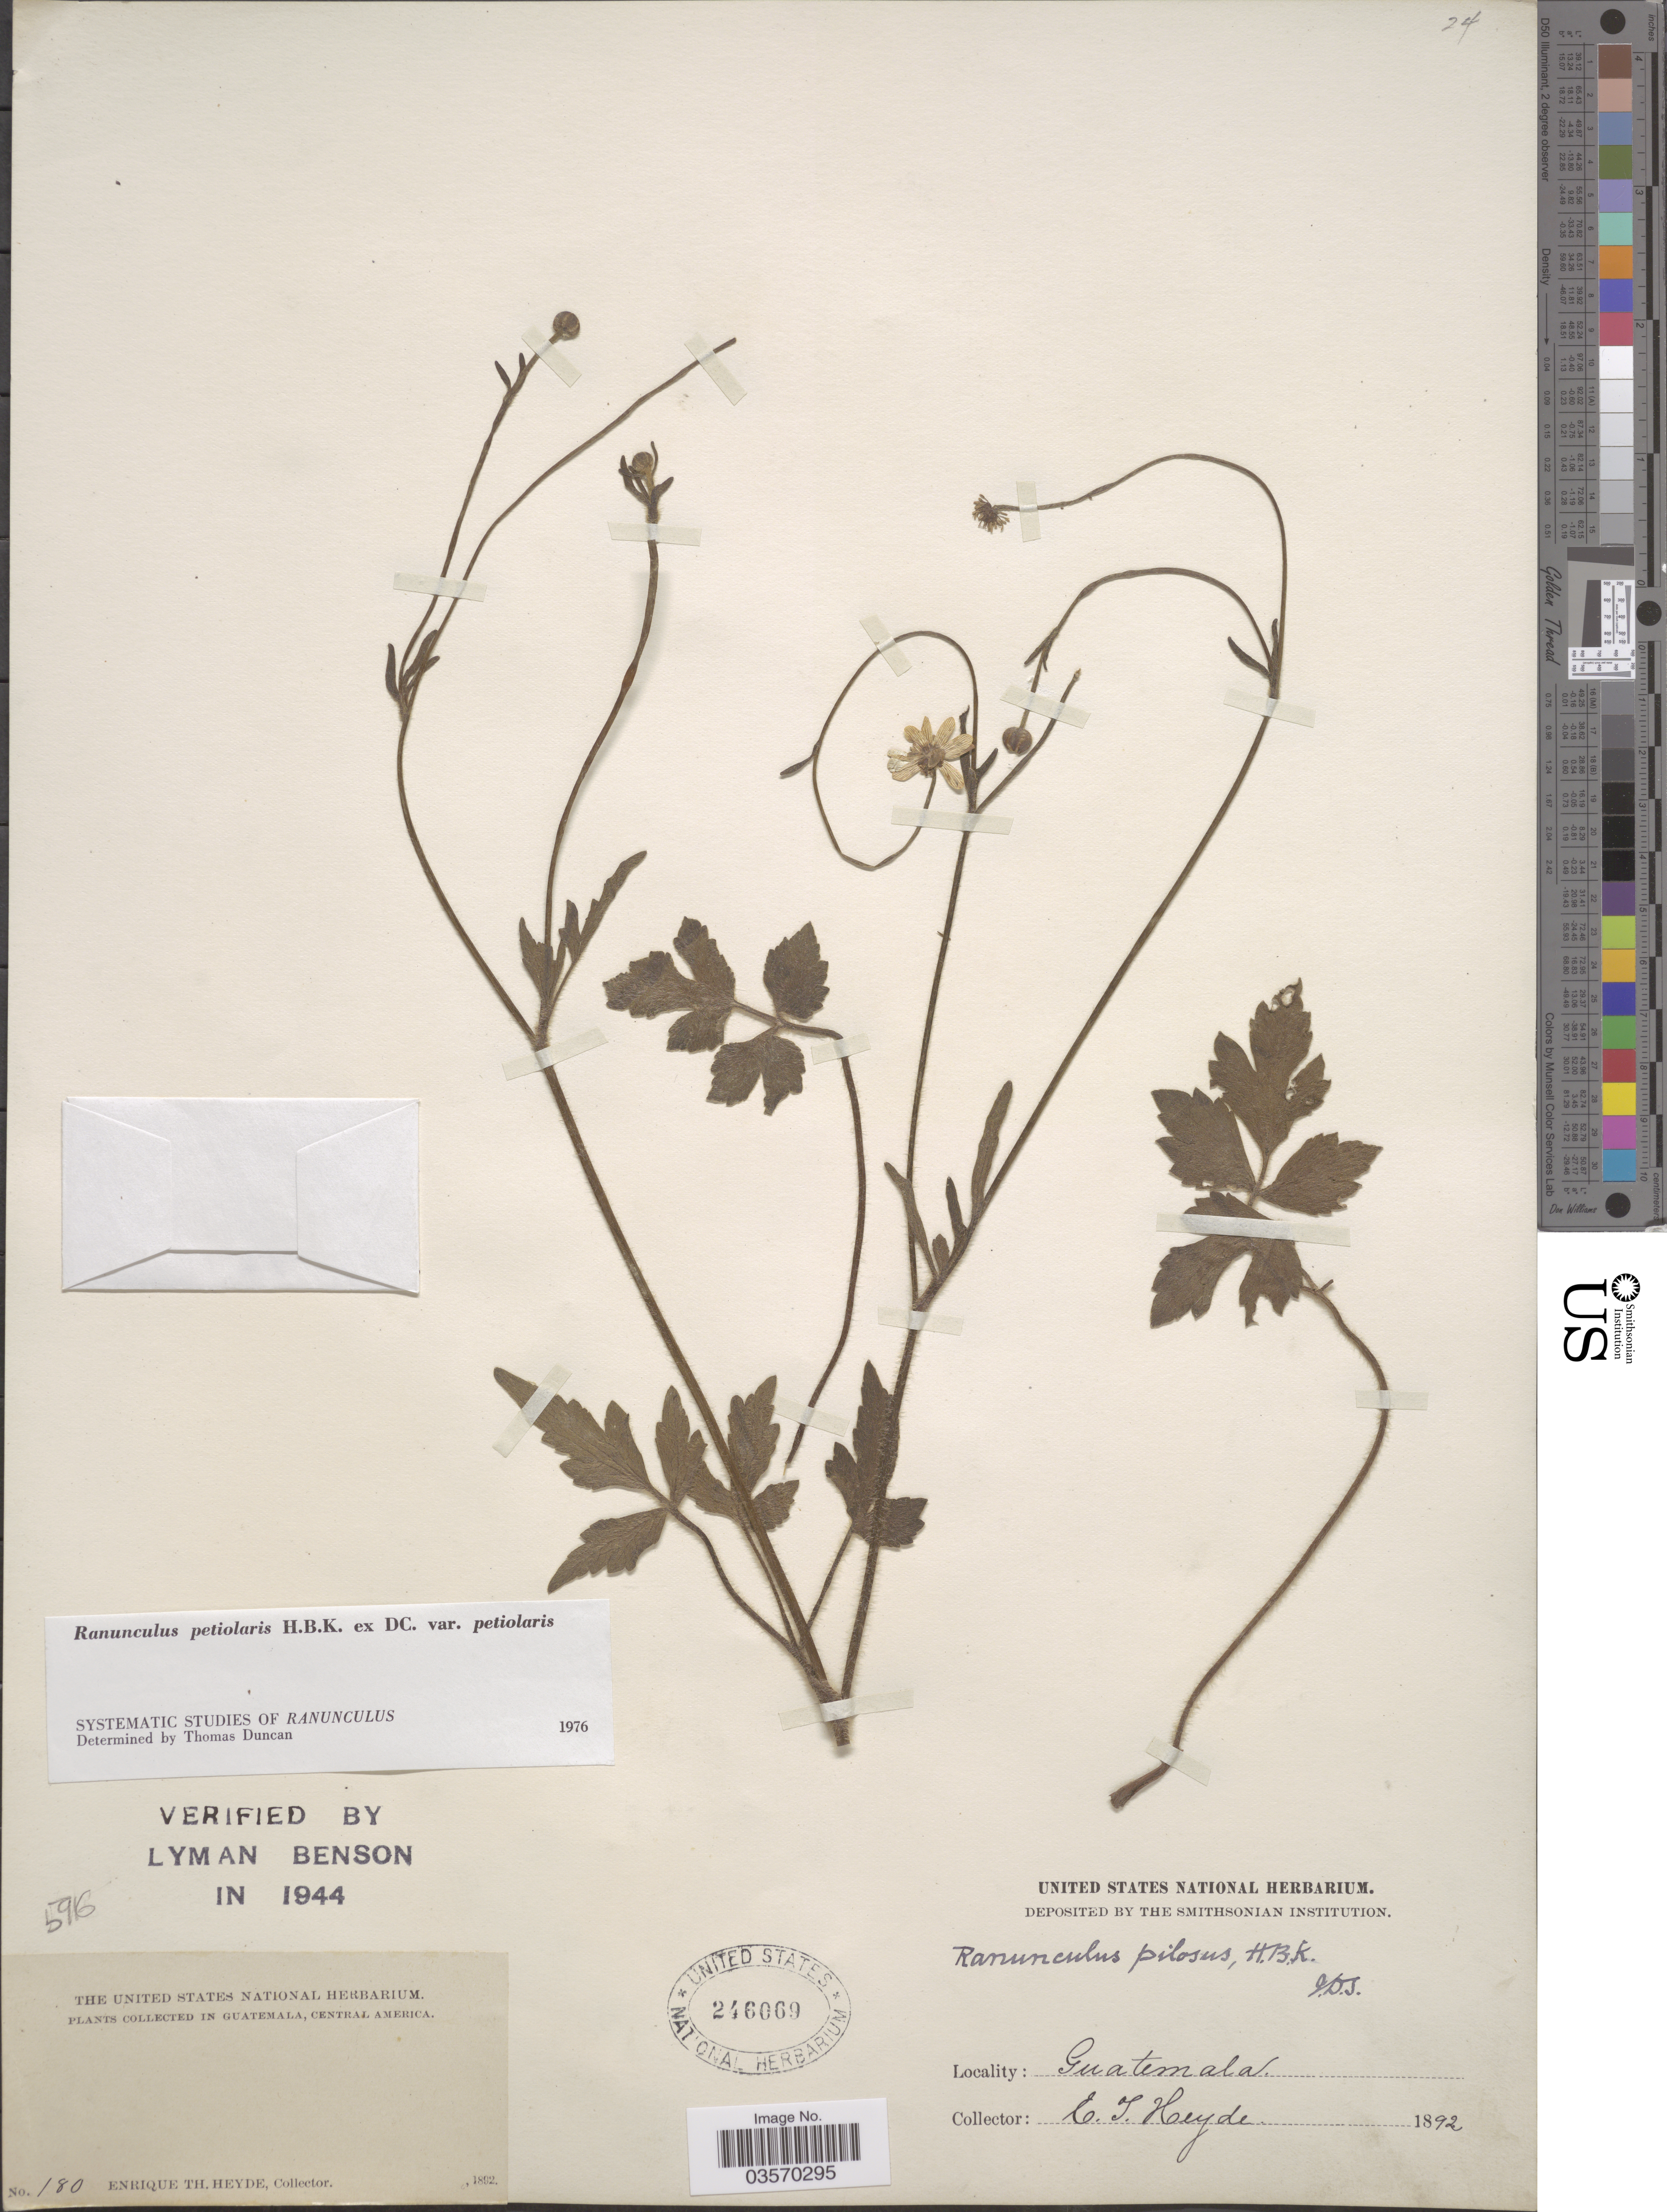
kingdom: Plantae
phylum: Tracheophyta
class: Magnoliopsida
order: Ranunculales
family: Ranunculaceae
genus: Ranunculus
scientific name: Ranunculus petiolaris var. petiolaris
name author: Kunth ex DC.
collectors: E. T. Heyde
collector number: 180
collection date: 1892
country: Guatemala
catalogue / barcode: US 246069